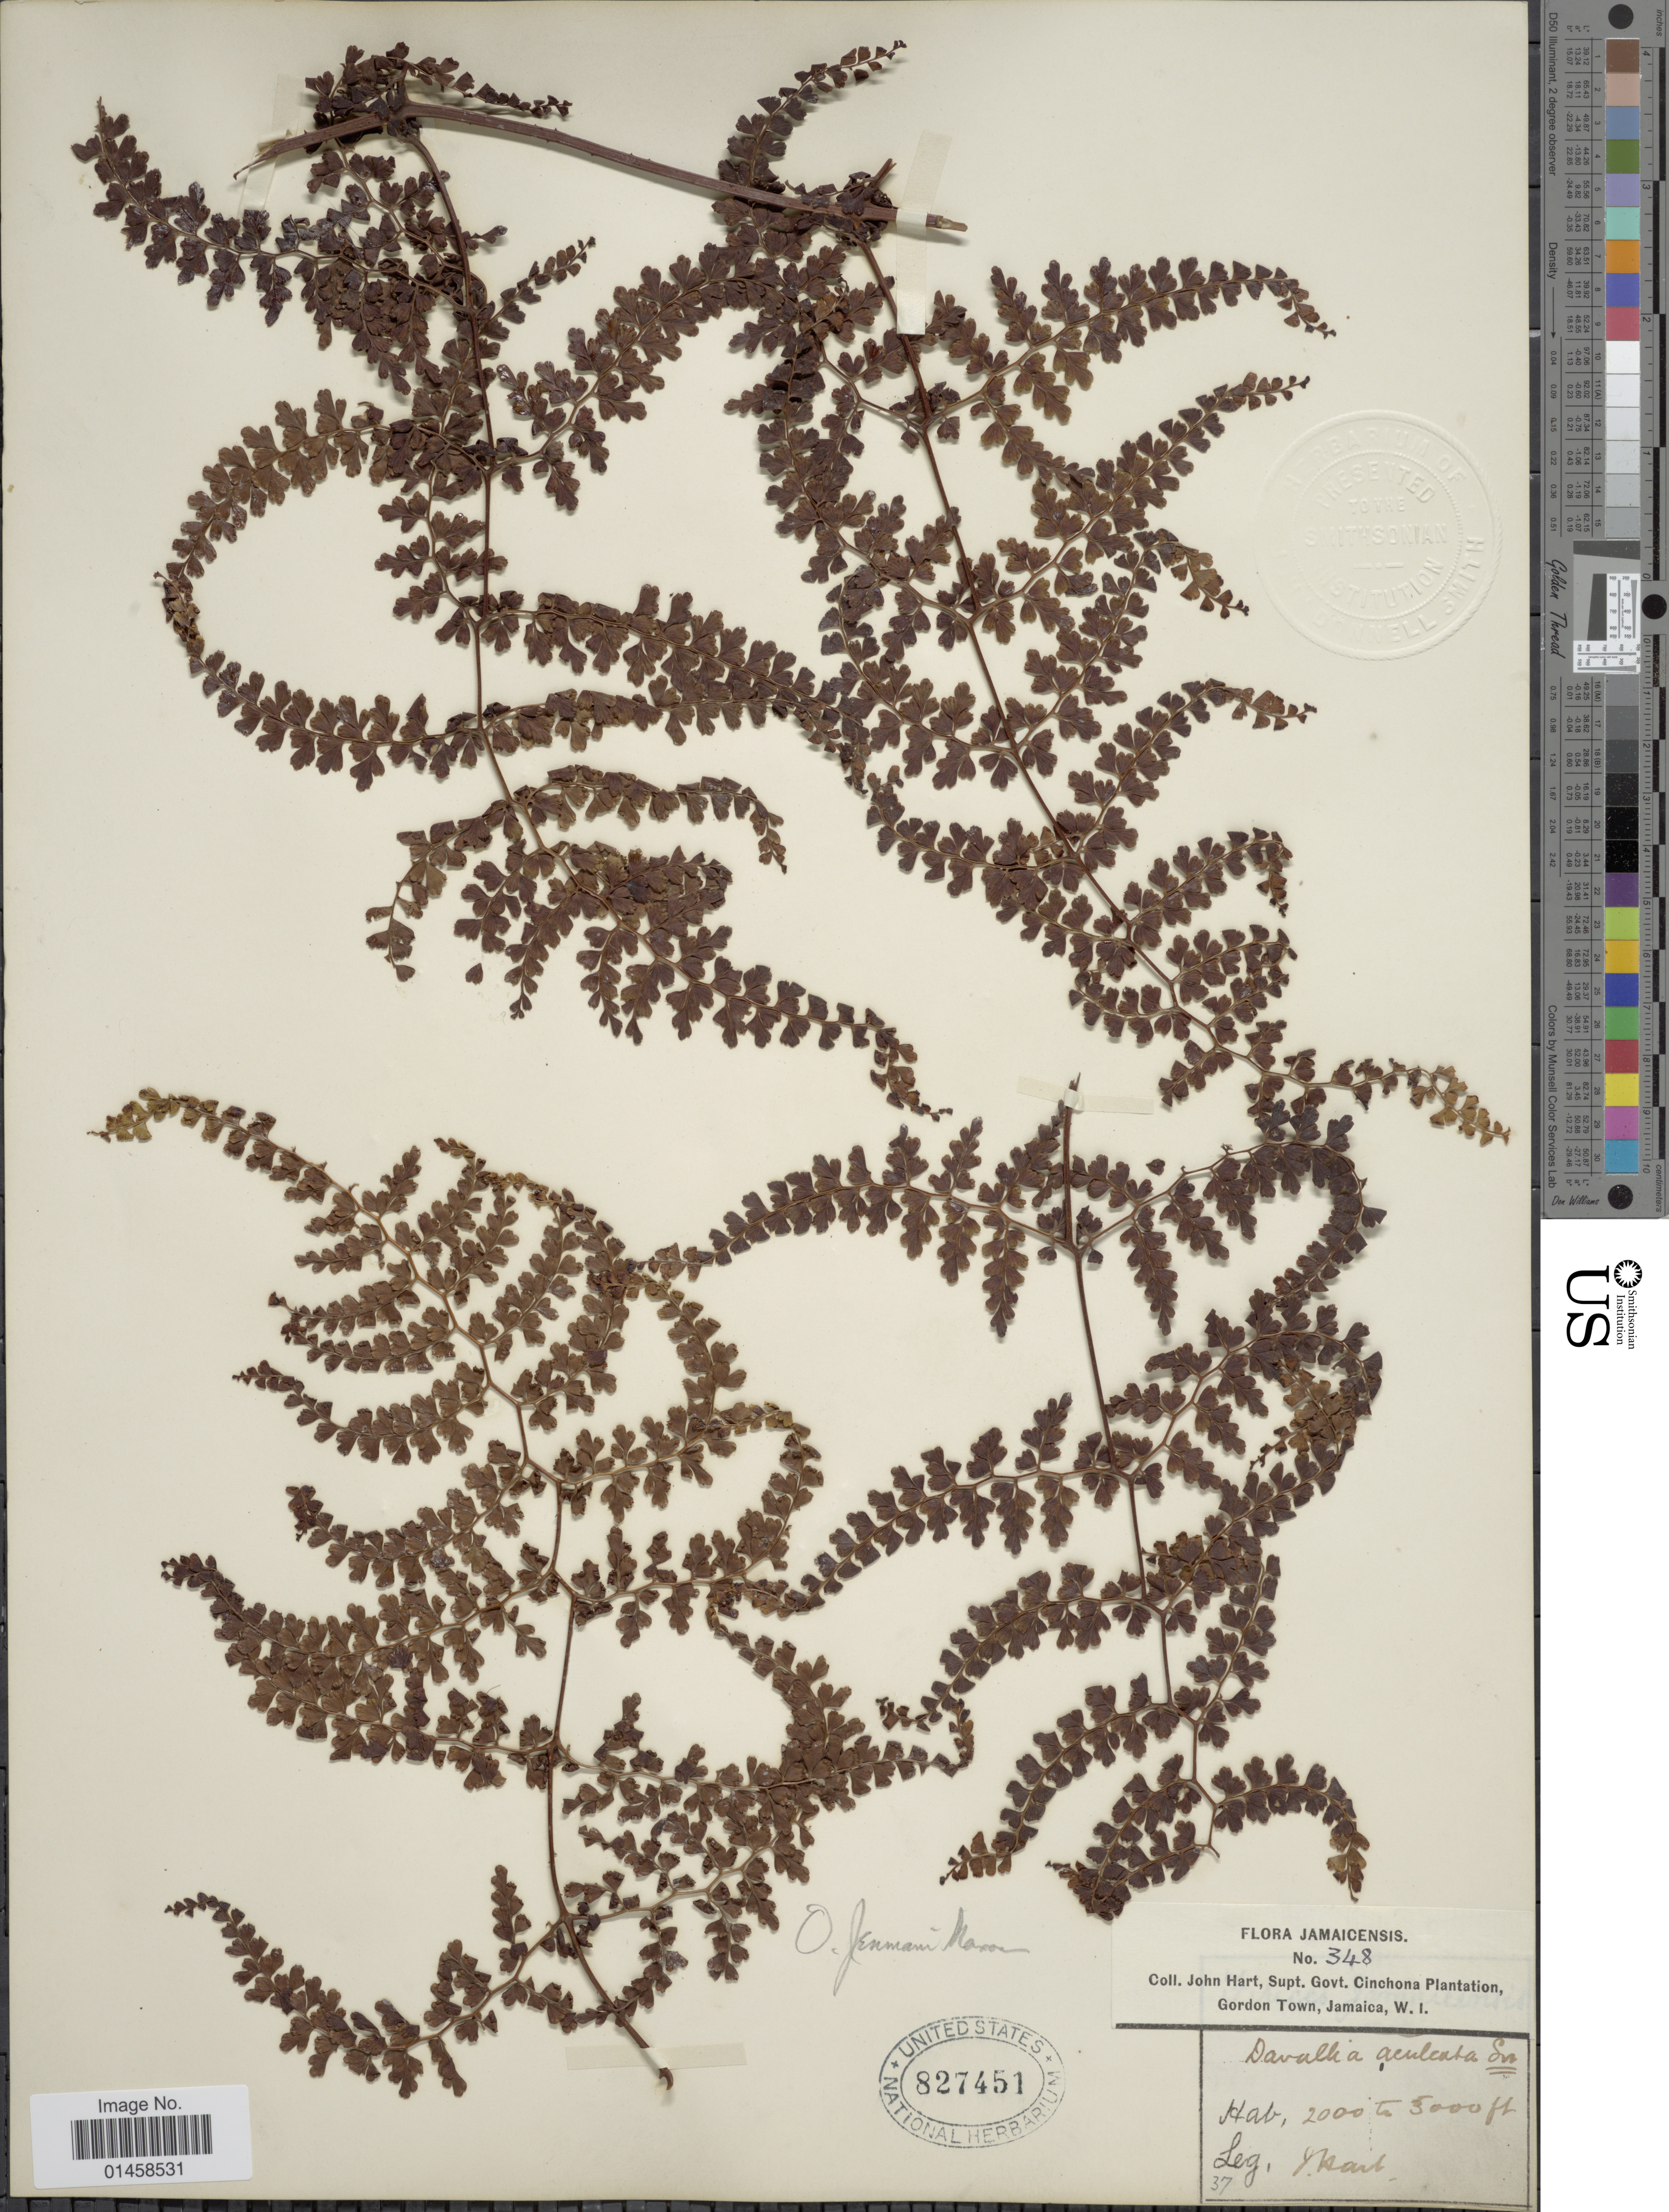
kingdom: Plantae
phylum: Tracheophyta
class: Polypodiopsida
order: Polypodiales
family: Lindsaeaceae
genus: Odontosoria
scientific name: Odontosoria jenmanii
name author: Maxon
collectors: J. H. Hart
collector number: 348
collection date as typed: Transcribed d/m/y: //37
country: Jamaica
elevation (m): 610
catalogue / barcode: US 827451